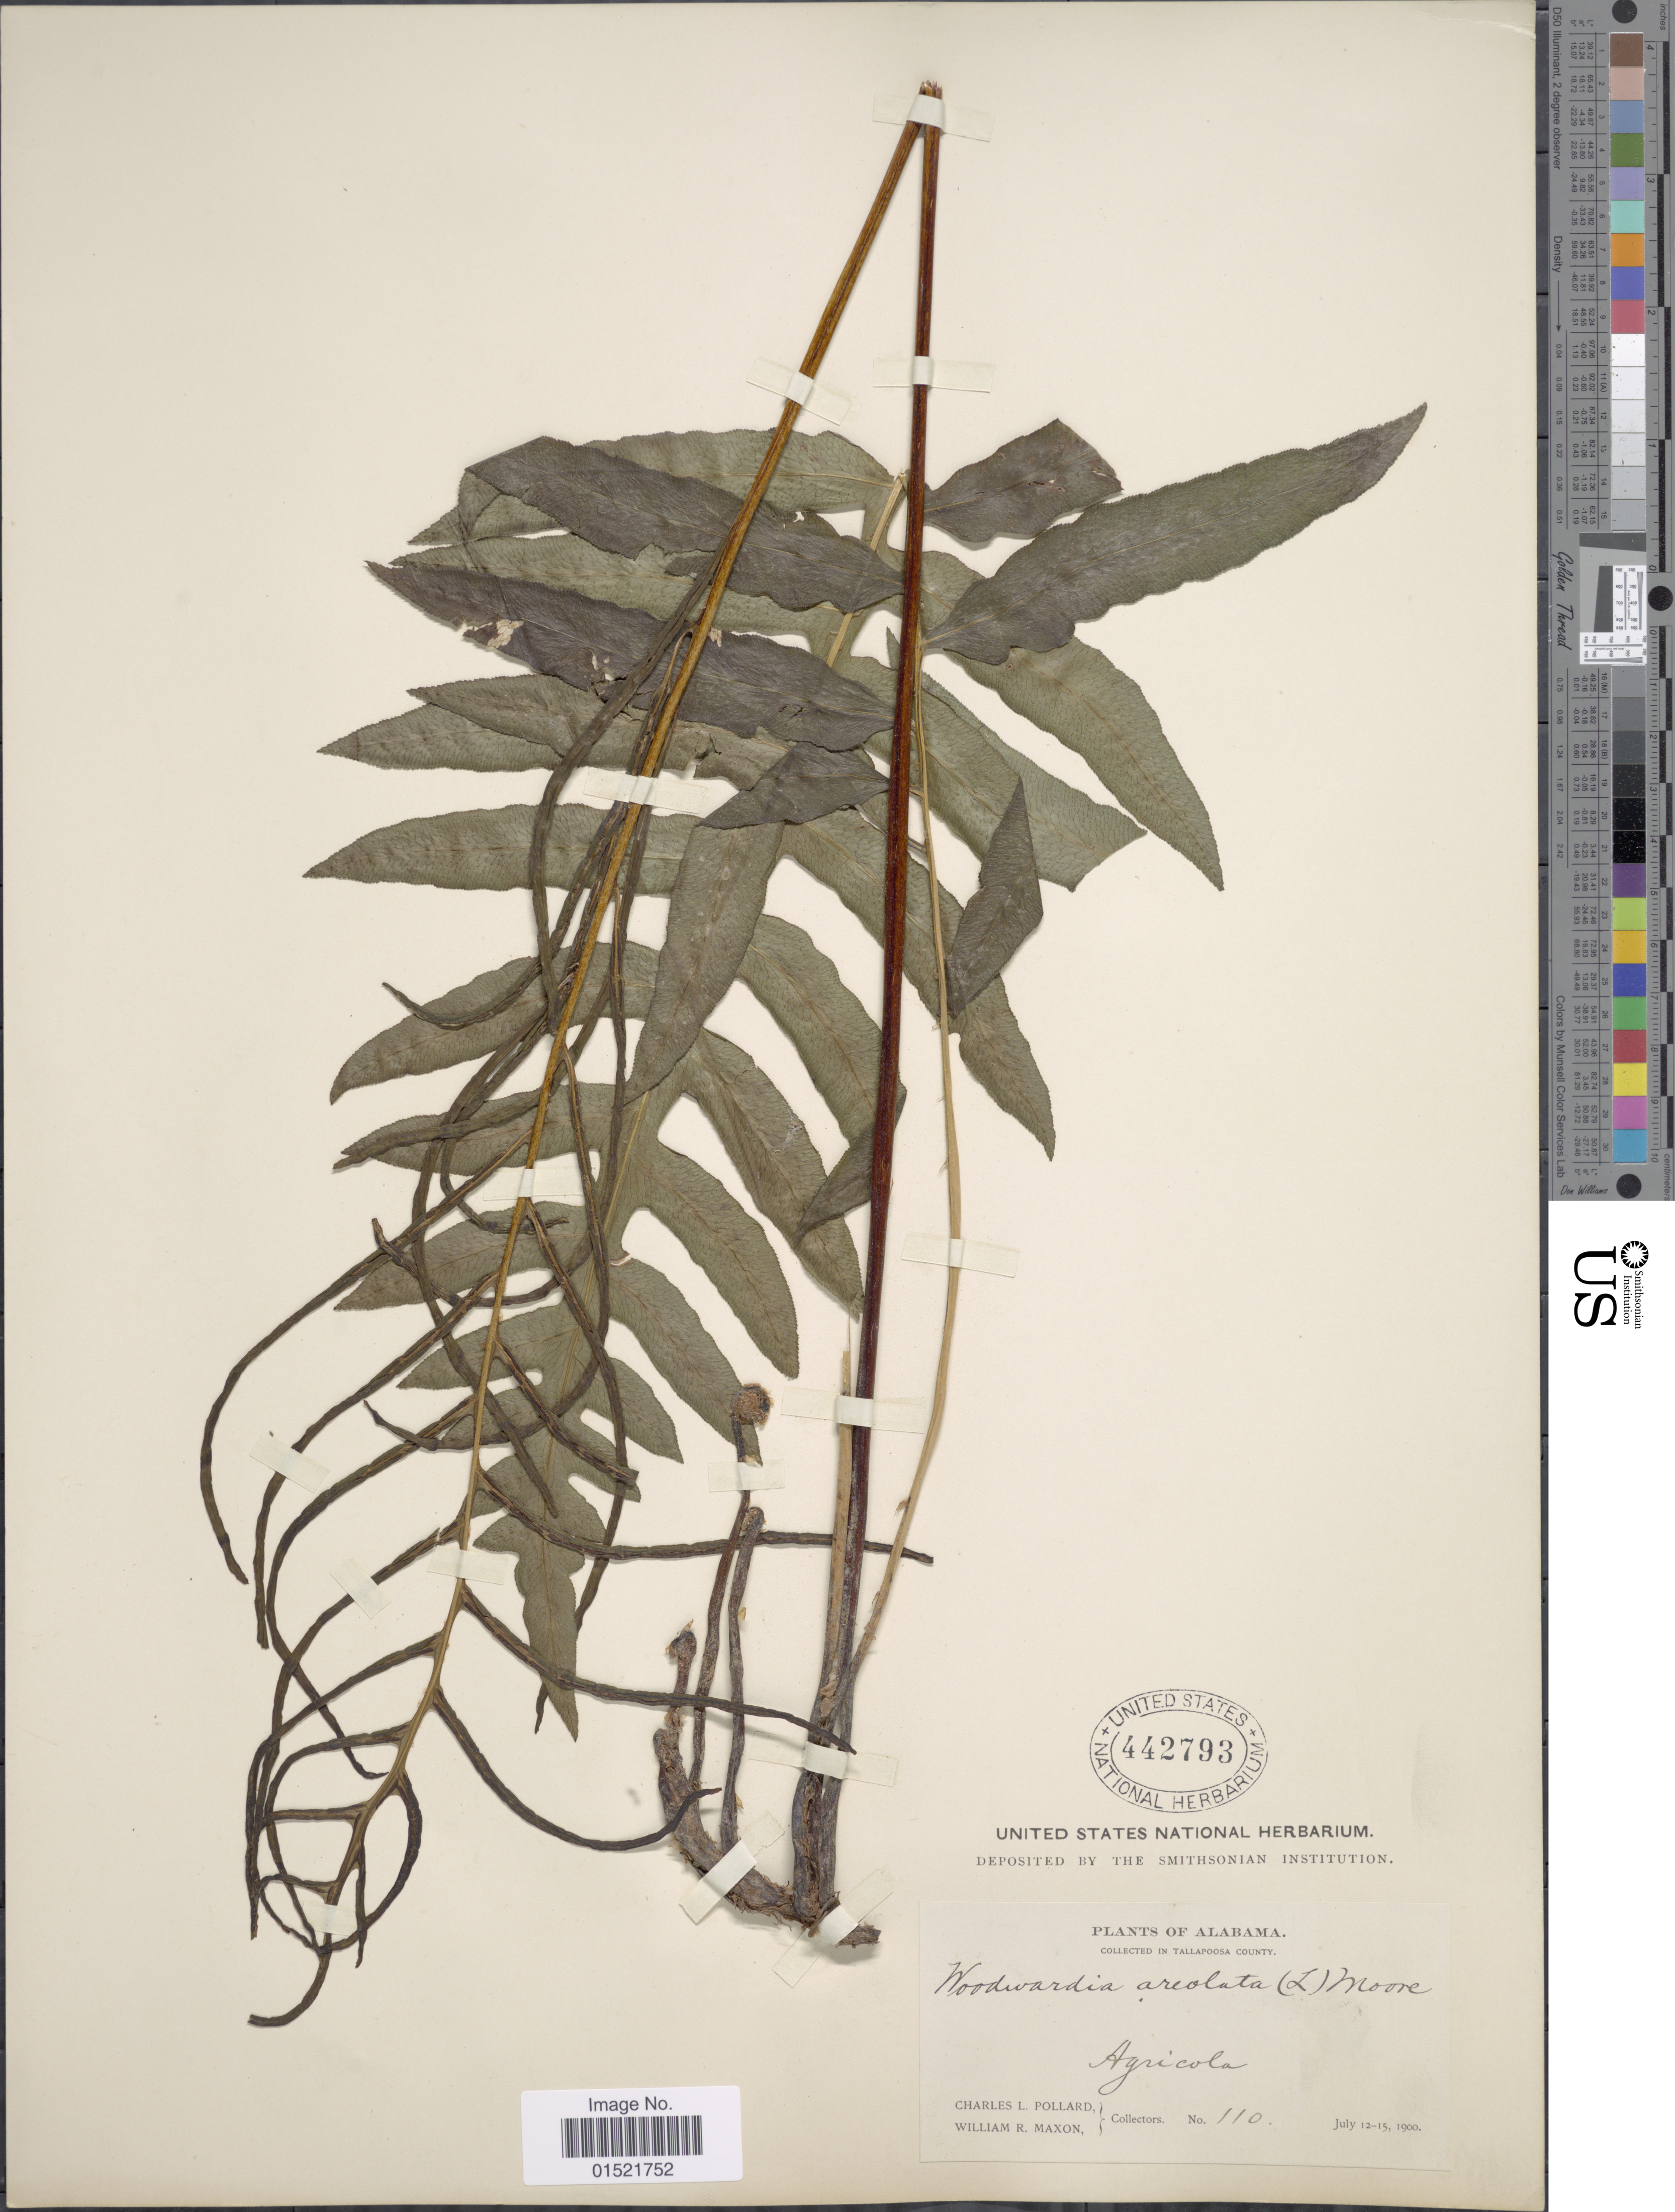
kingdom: Plantae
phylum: Tracheophyta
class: Polypodiopsida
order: Polypodiales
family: Blechnaceae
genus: Woodwardia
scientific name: Woodwardia areolata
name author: (L.) T. Moore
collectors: C. L. Pollard & W. R. Maxon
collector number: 110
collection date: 1900-07-12/1900-07-15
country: United States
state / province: Alabama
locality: Tallapoosa County, Agricola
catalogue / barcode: US 442793